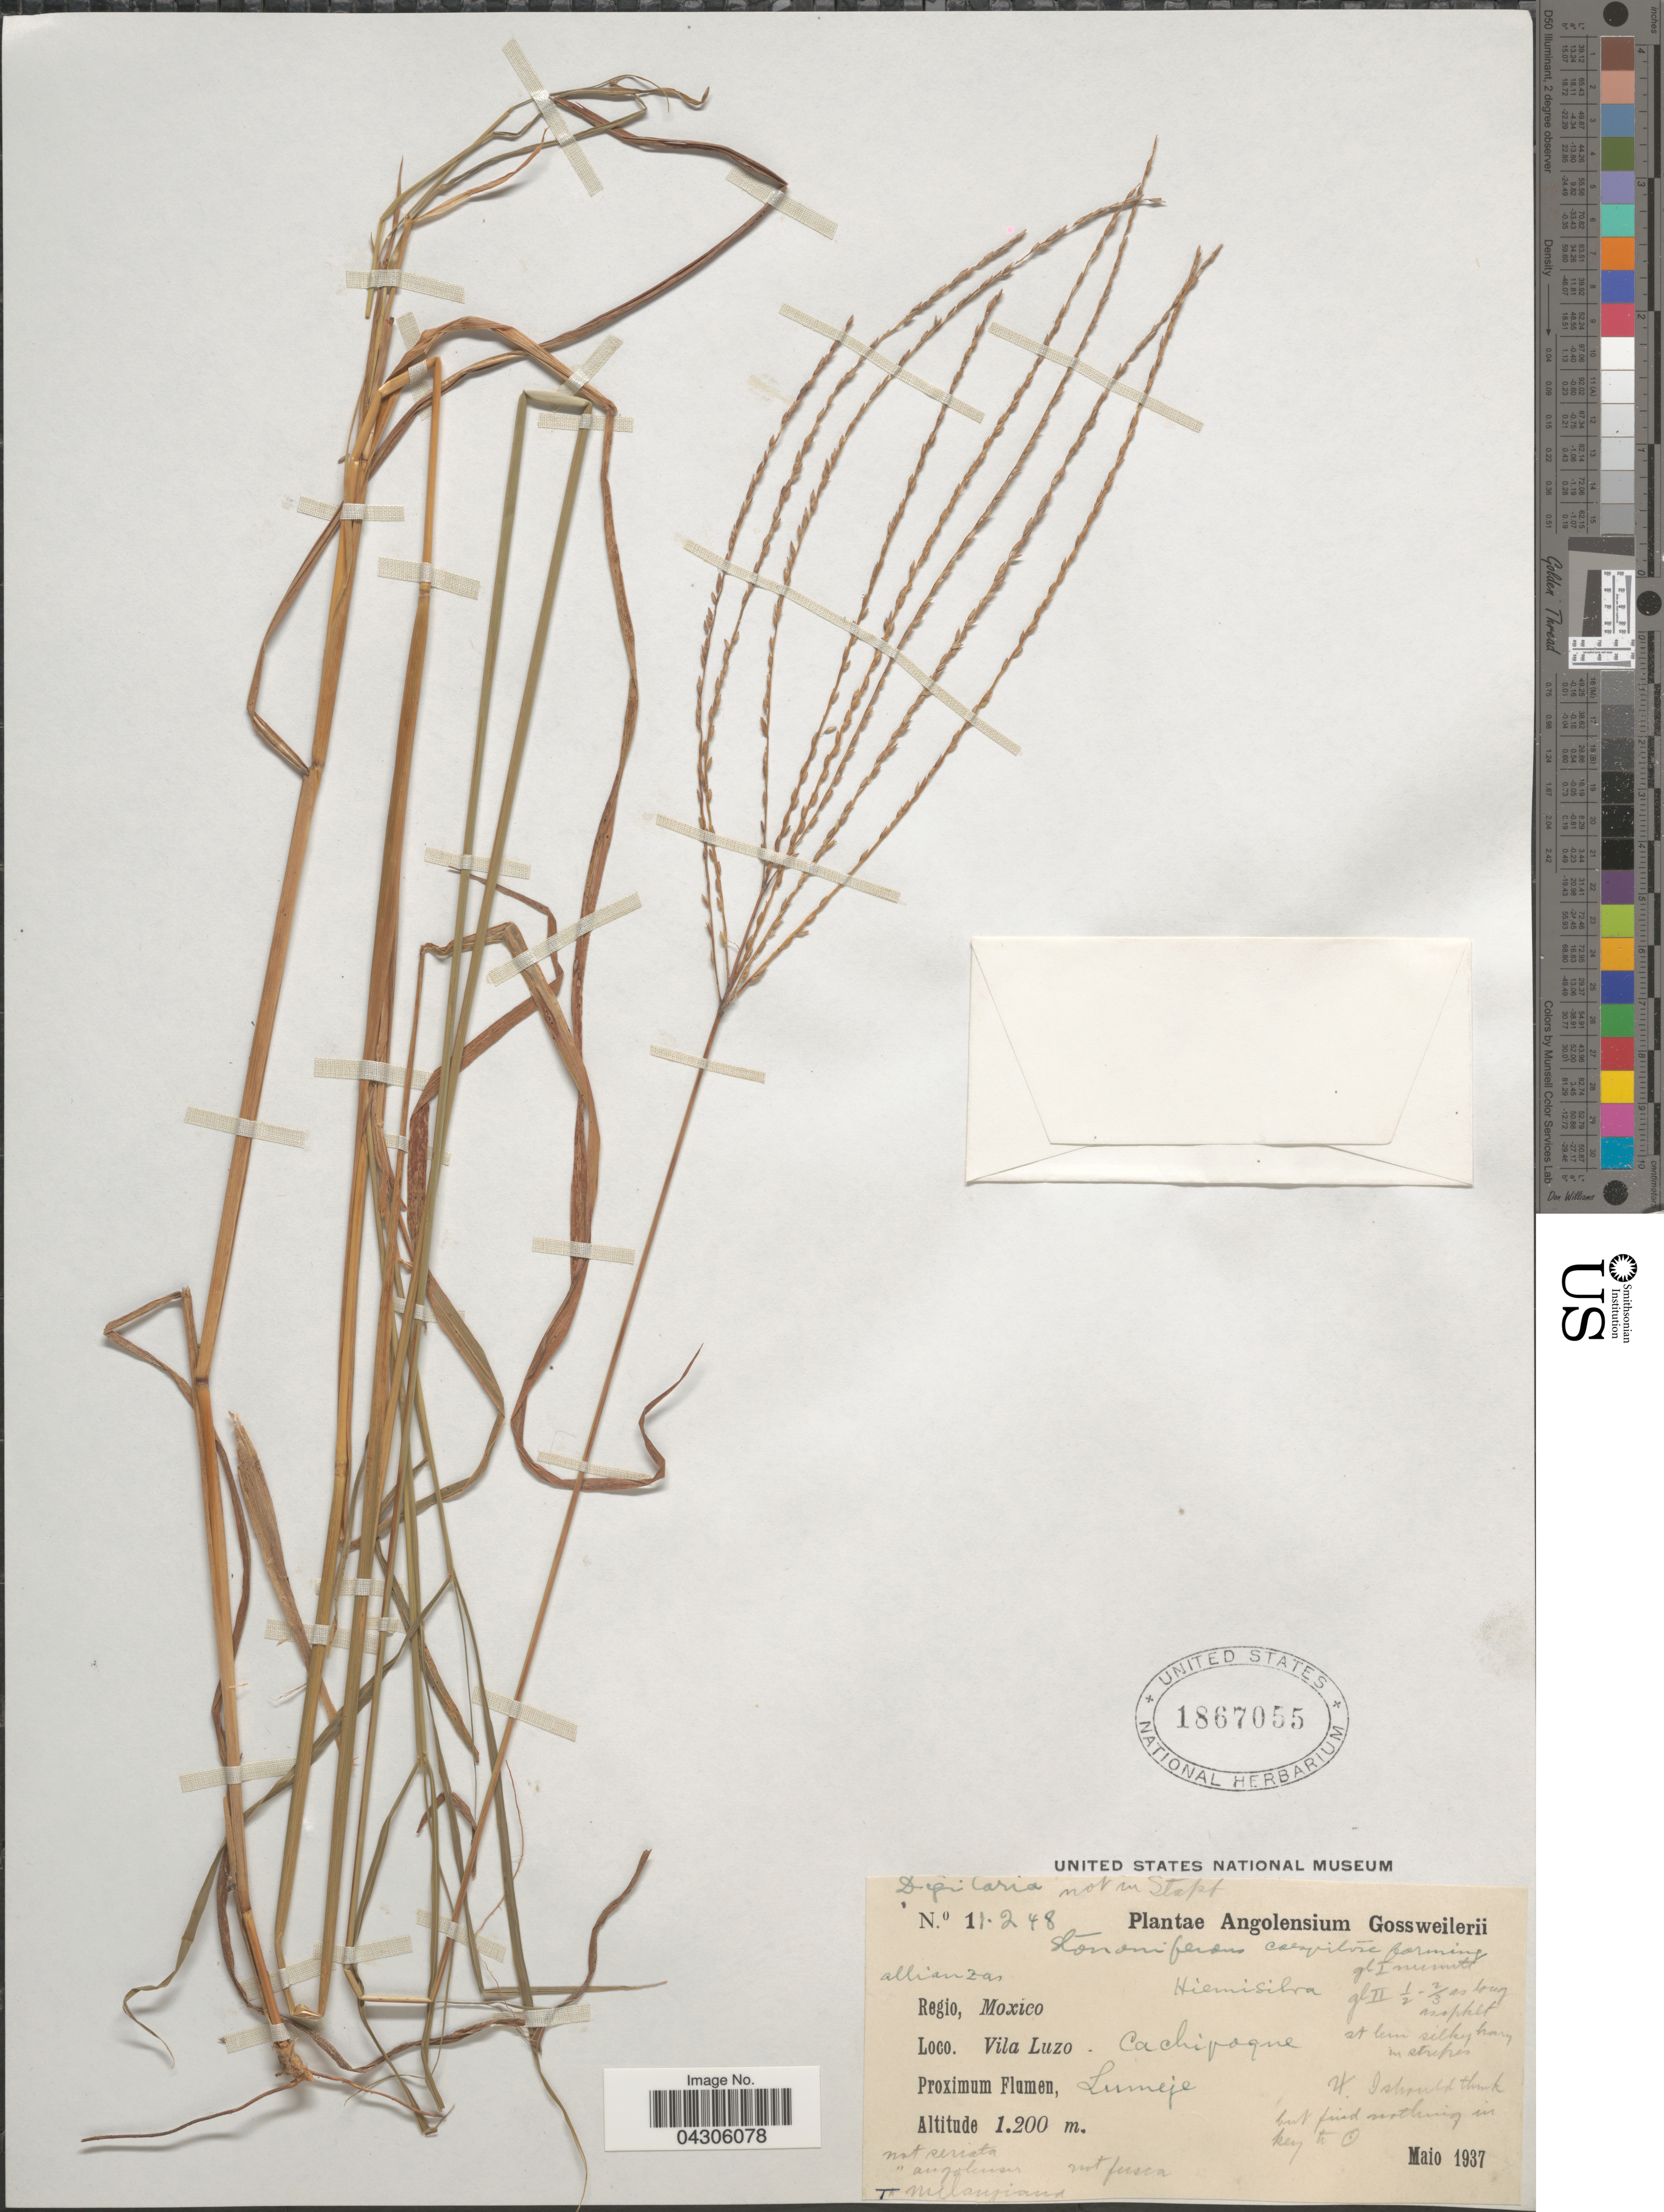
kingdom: Plantae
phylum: Tracheophyta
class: Liliopsida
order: Poales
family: Poaceae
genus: Digitaria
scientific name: Digitaria sp.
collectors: -. Gossweiler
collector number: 11248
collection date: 1937-05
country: Angola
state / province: Moxico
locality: Regio Moxio. Vila Luzo. Cachipoque. Proximum Flumen, Lumeje.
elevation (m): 1200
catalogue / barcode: US 1867055